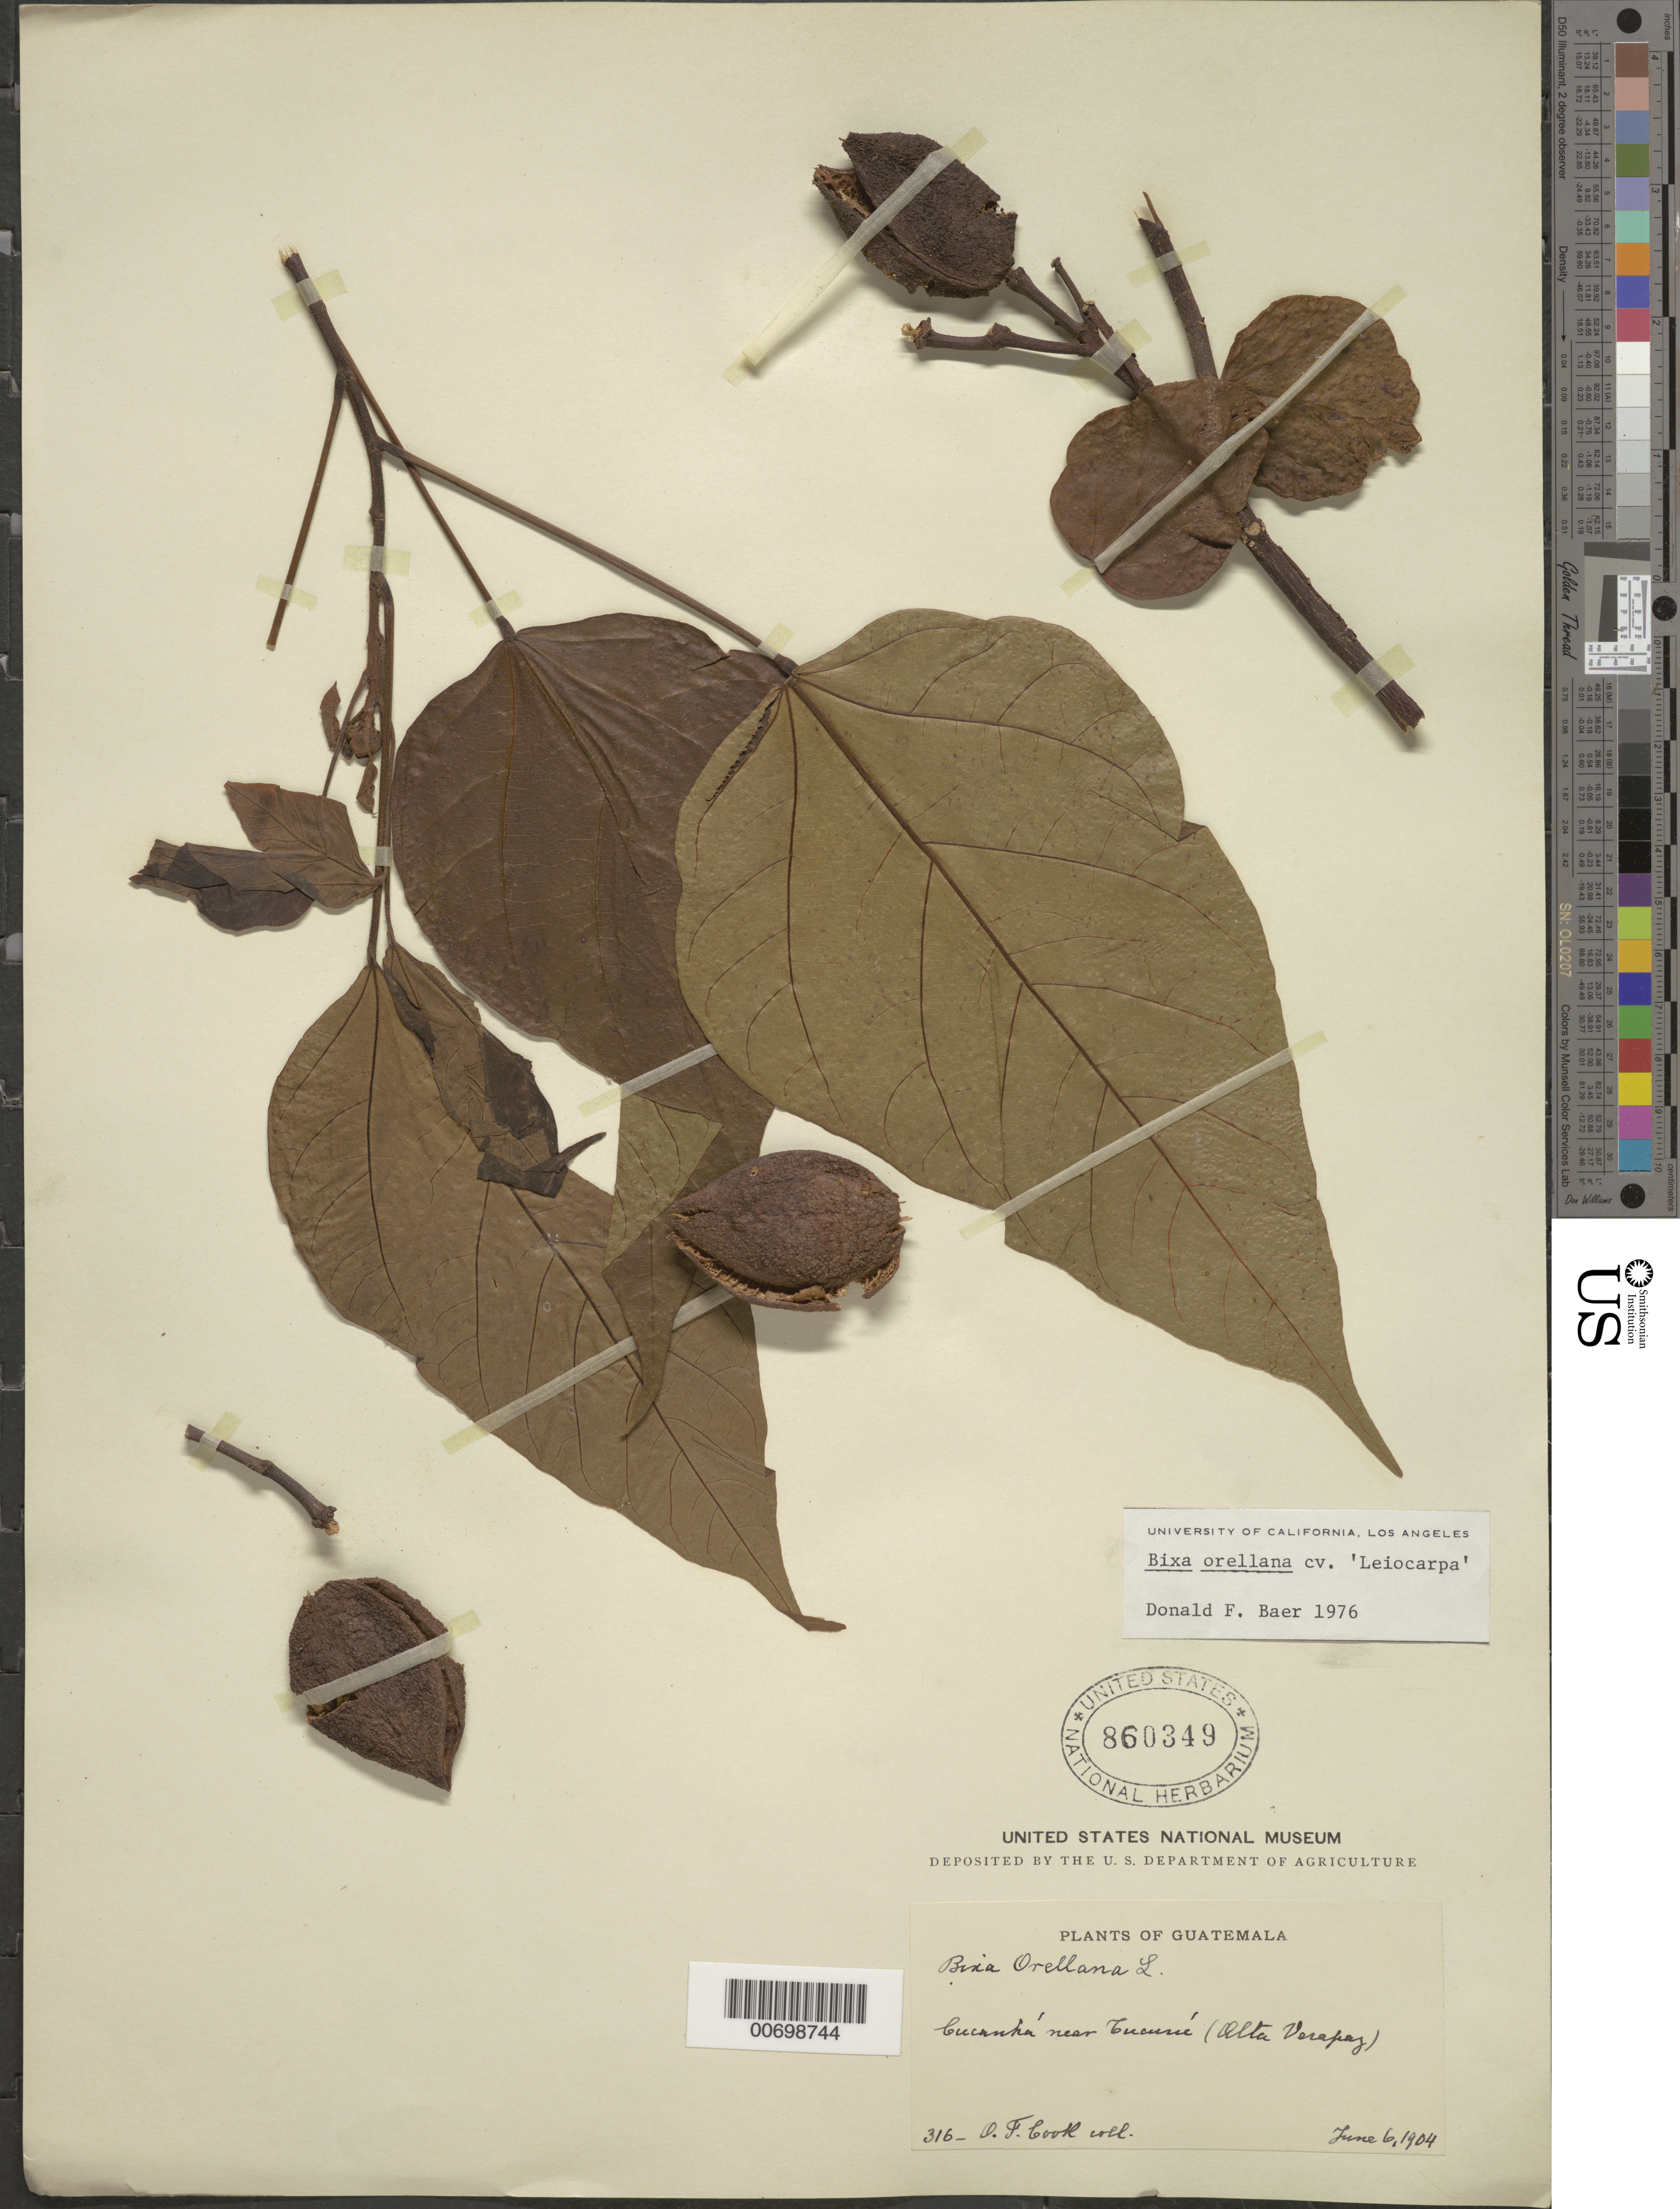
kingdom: Plantae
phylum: Tracheophyta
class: Magnoliopsida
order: Malvales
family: Bixaceae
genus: Bixa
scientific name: Bixa orellana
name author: L.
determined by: Baer, D. F.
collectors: O. F. Cook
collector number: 316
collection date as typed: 06 Jun 1904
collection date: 1904-06-06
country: Guatemala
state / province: Alta Verapaz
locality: Cucanha, near Tucuru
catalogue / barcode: US 860349